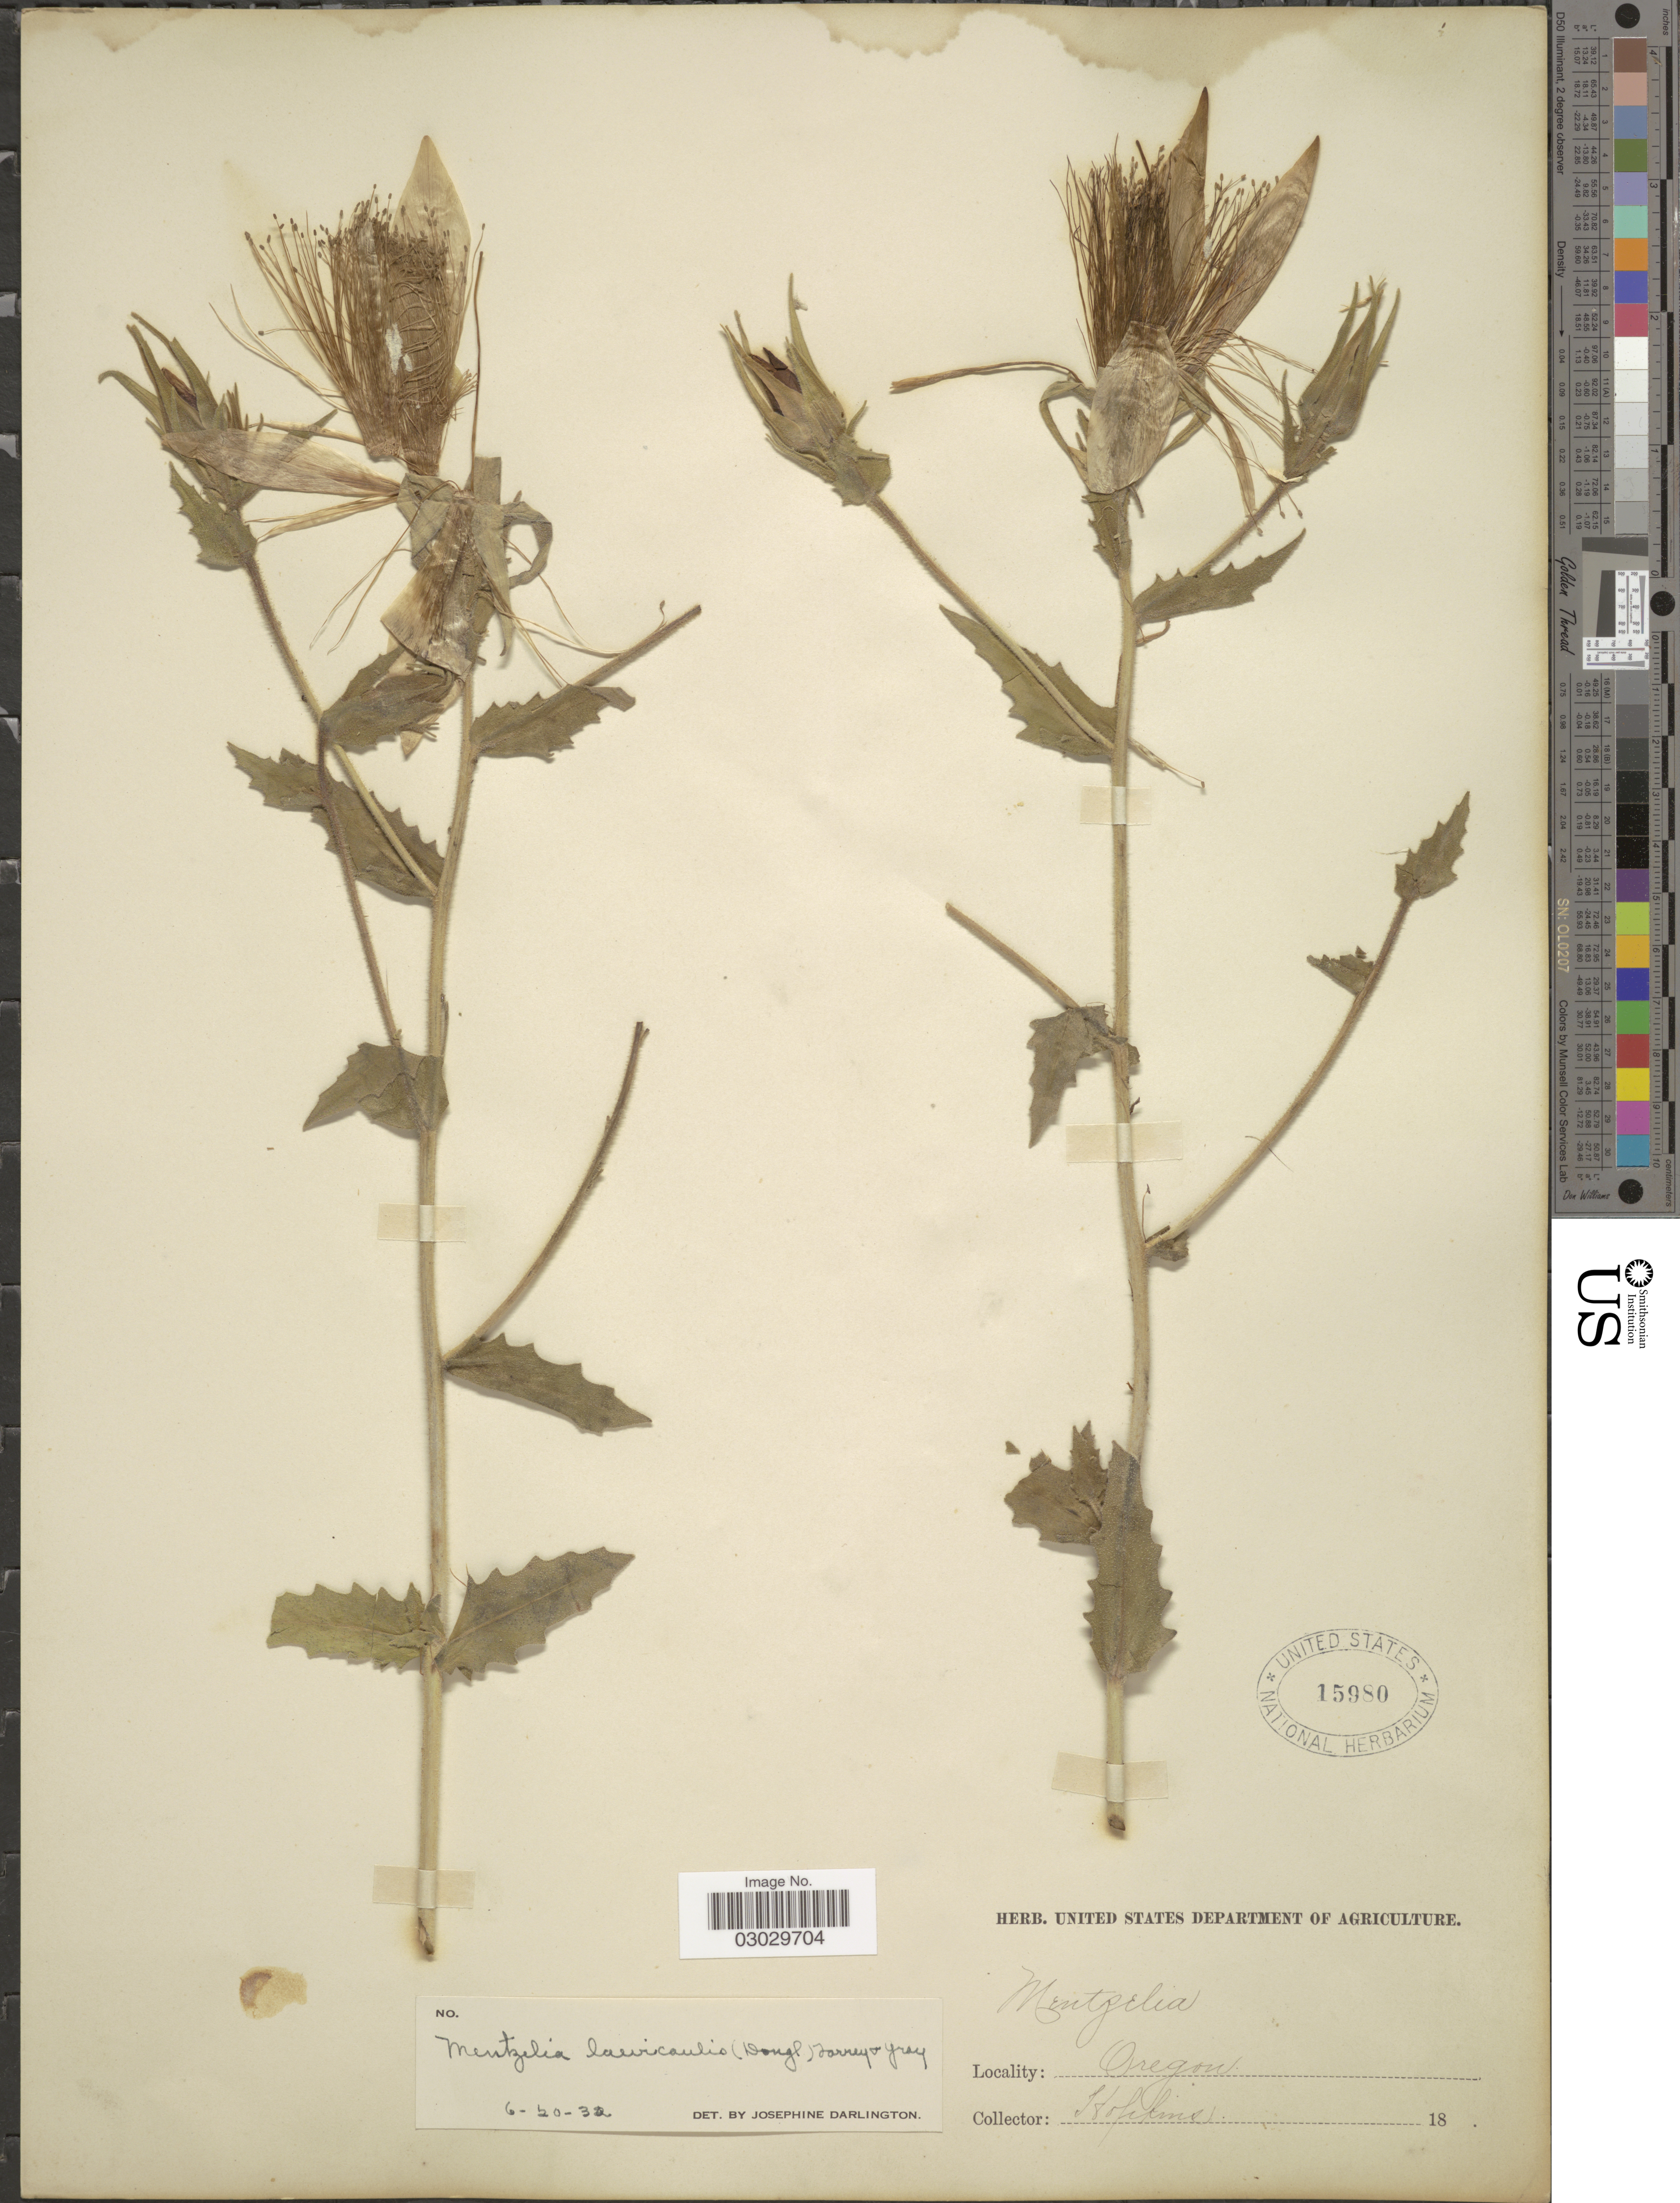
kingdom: Plantae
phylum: Tracheophyta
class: Magnoliopsida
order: Cornales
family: Loasaceae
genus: Mentzelia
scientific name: Mentzelia laevicaulis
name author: (Douglas ex Hook.) Torr. & A. Gray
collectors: -. Hopkins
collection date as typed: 18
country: United States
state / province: Oregon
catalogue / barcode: US 15980